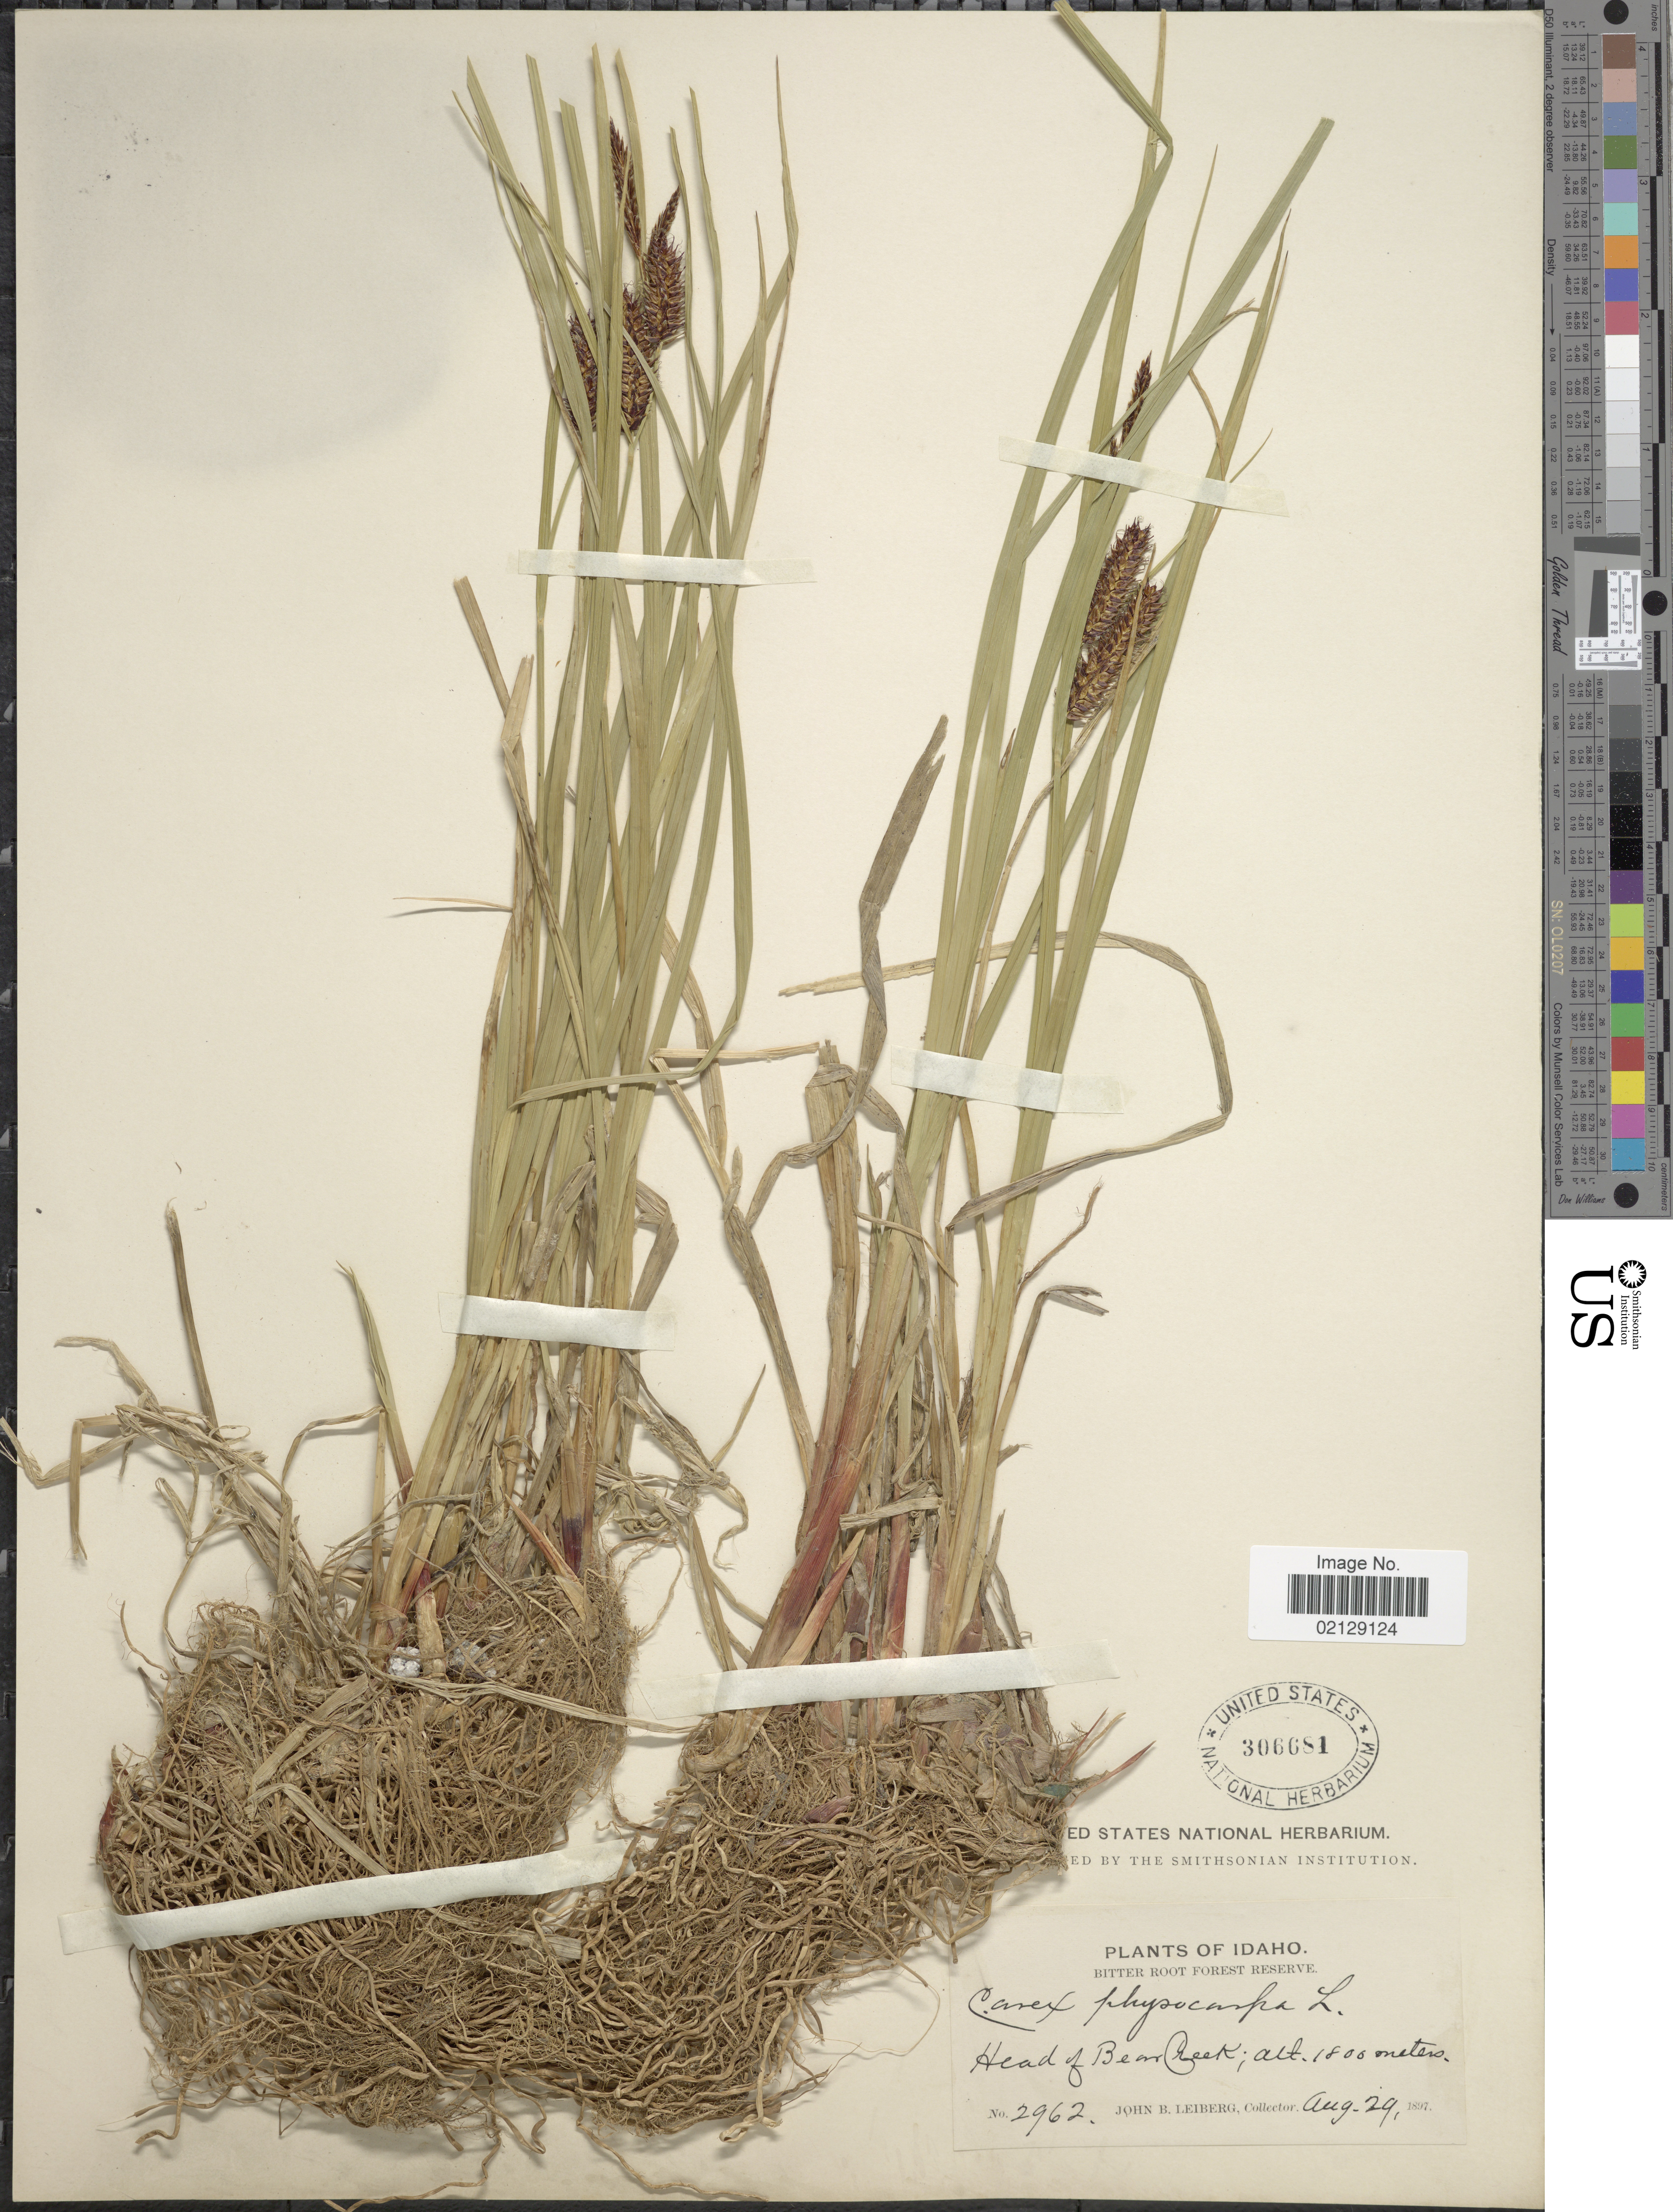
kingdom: Plantae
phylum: Tracheophyta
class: Liliopsida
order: Poales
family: Cyperaceae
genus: Carex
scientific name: Carex saxatilis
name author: L.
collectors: J. B. Leiberg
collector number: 2962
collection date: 1897-08-29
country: United States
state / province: Idaho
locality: Bitter Root Forest Reserve, Head of Bear Creek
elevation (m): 1800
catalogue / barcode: US 306681